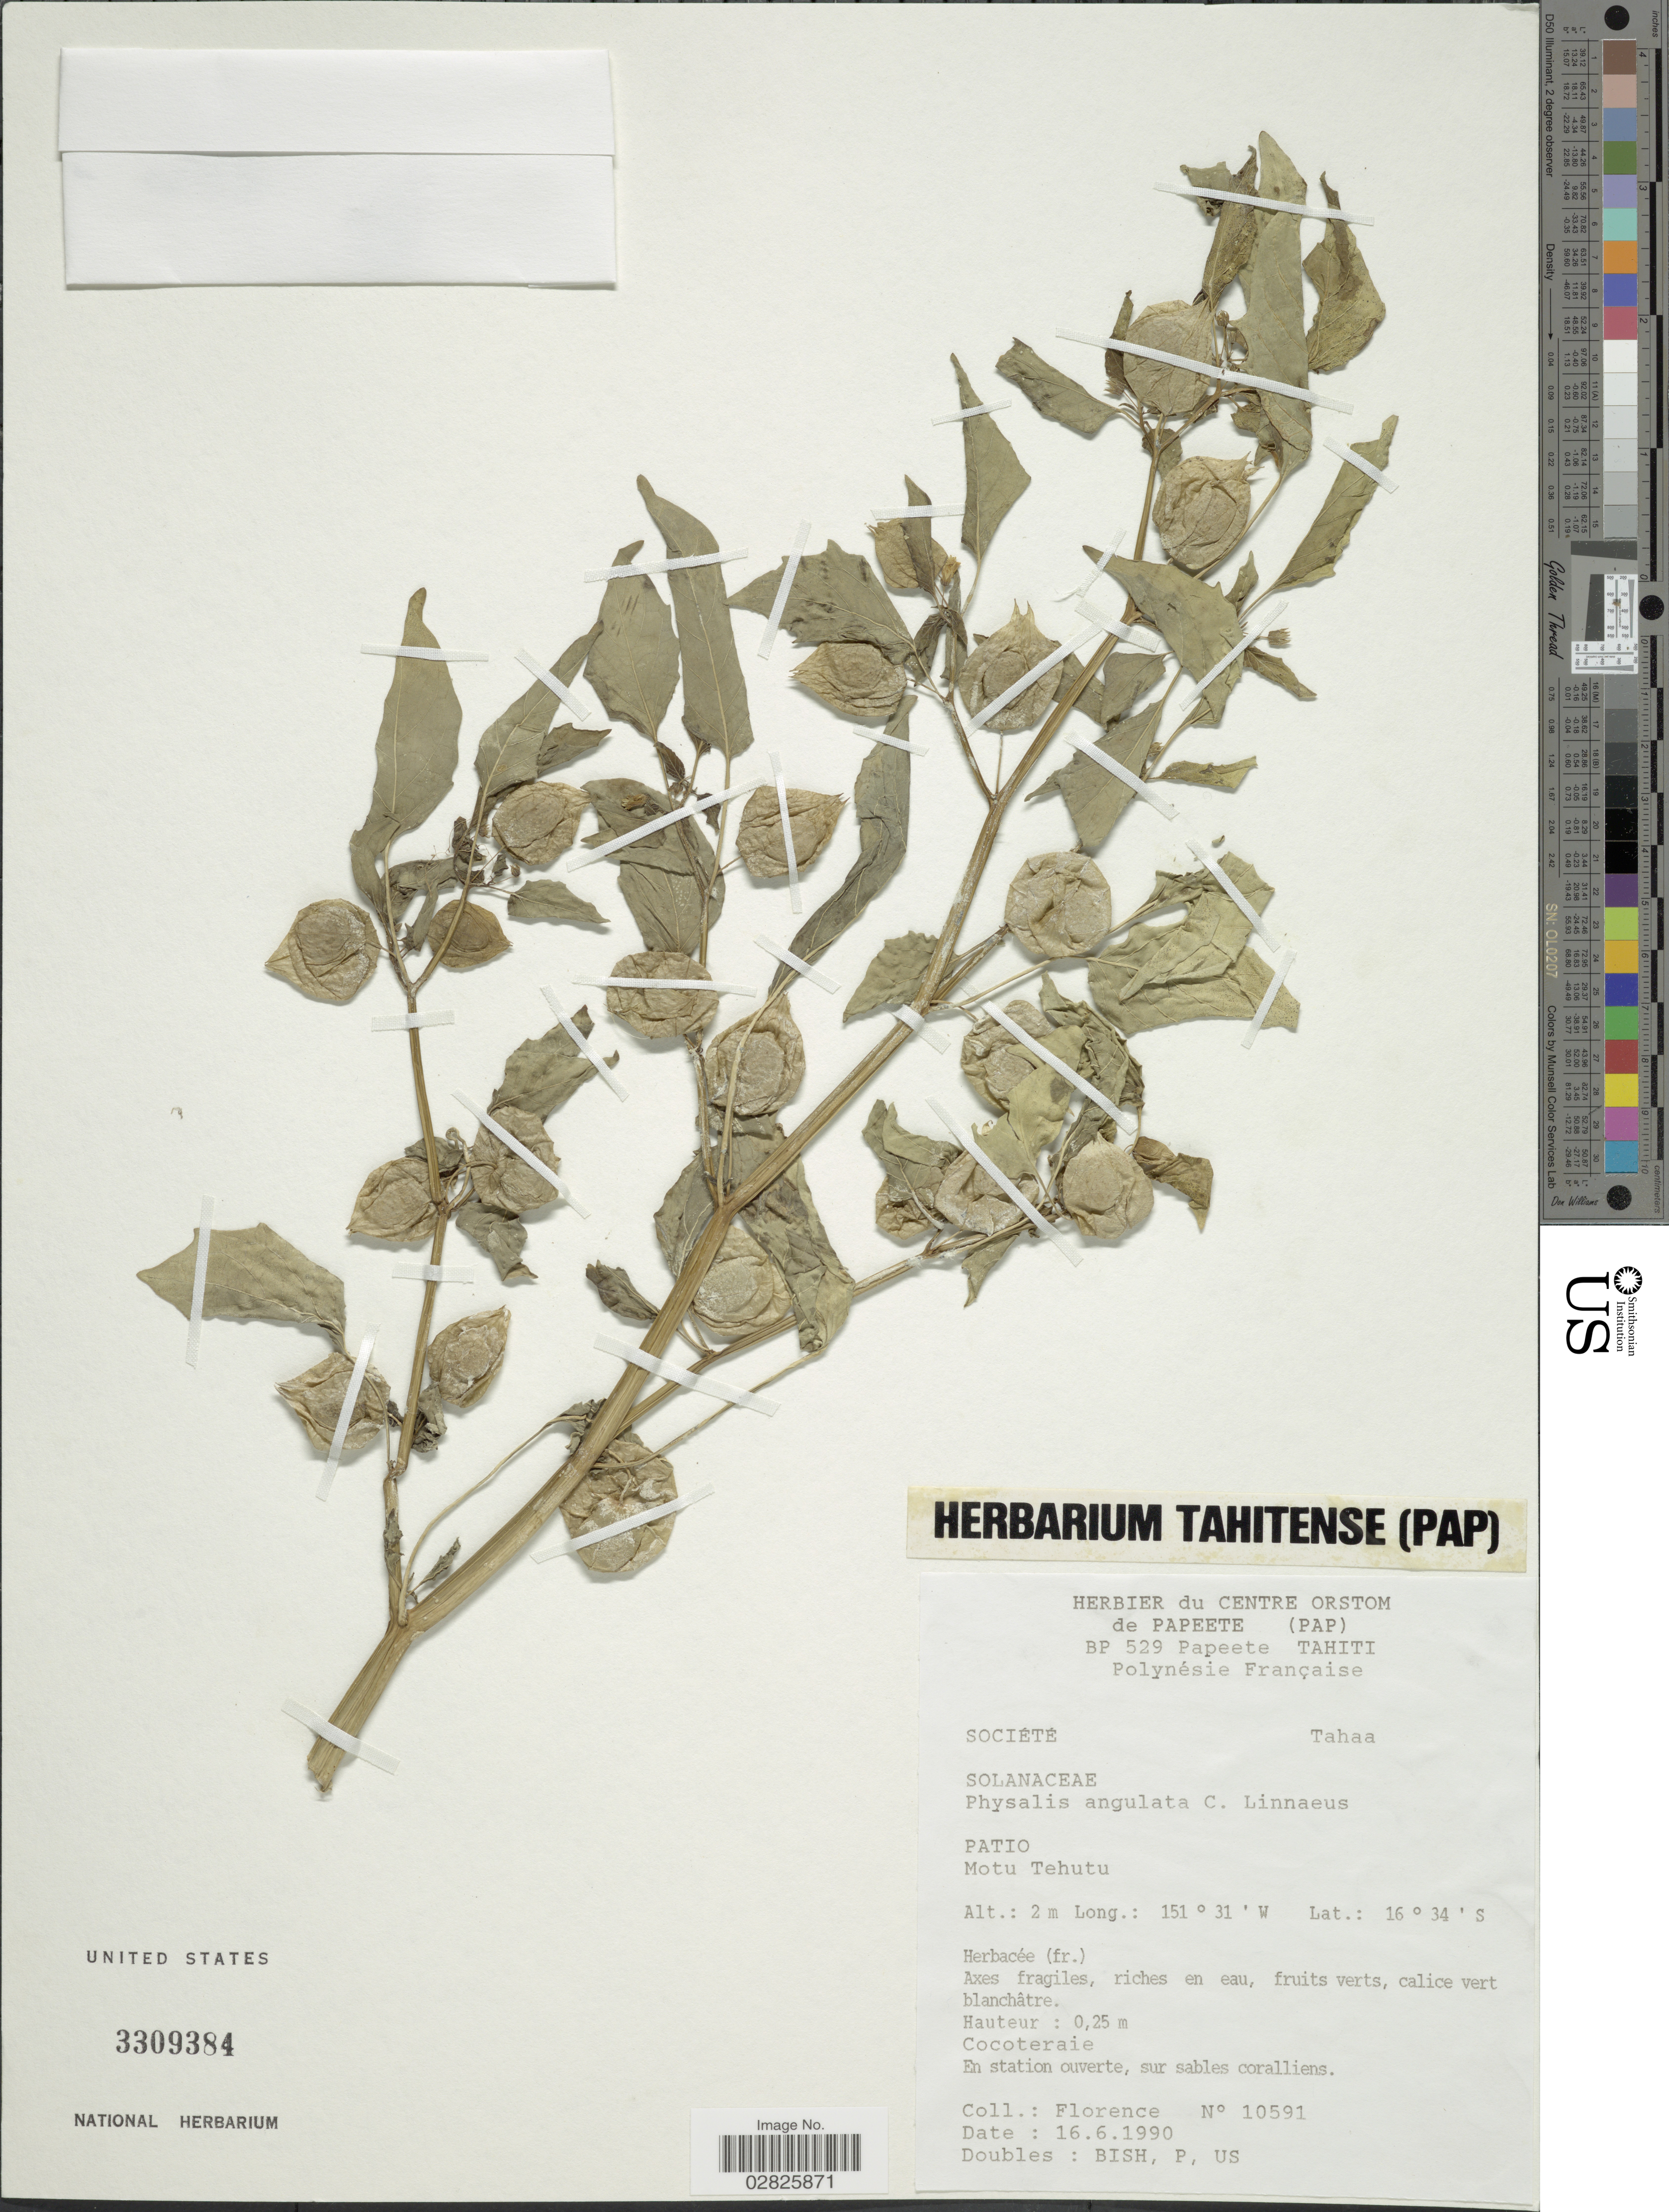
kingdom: Plantae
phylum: Tracheophyta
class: Magnoliopsida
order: Solanales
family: Solanaceae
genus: Physalis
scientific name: Physalis angulata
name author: L.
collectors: -. Florence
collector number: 10591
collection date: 1990-06-16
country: French Polynesia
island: Tahaa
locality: Polynésie Française. Société. Tahaa. Patio. Motu Tehutu.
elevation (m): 2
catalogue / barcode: US 3309384